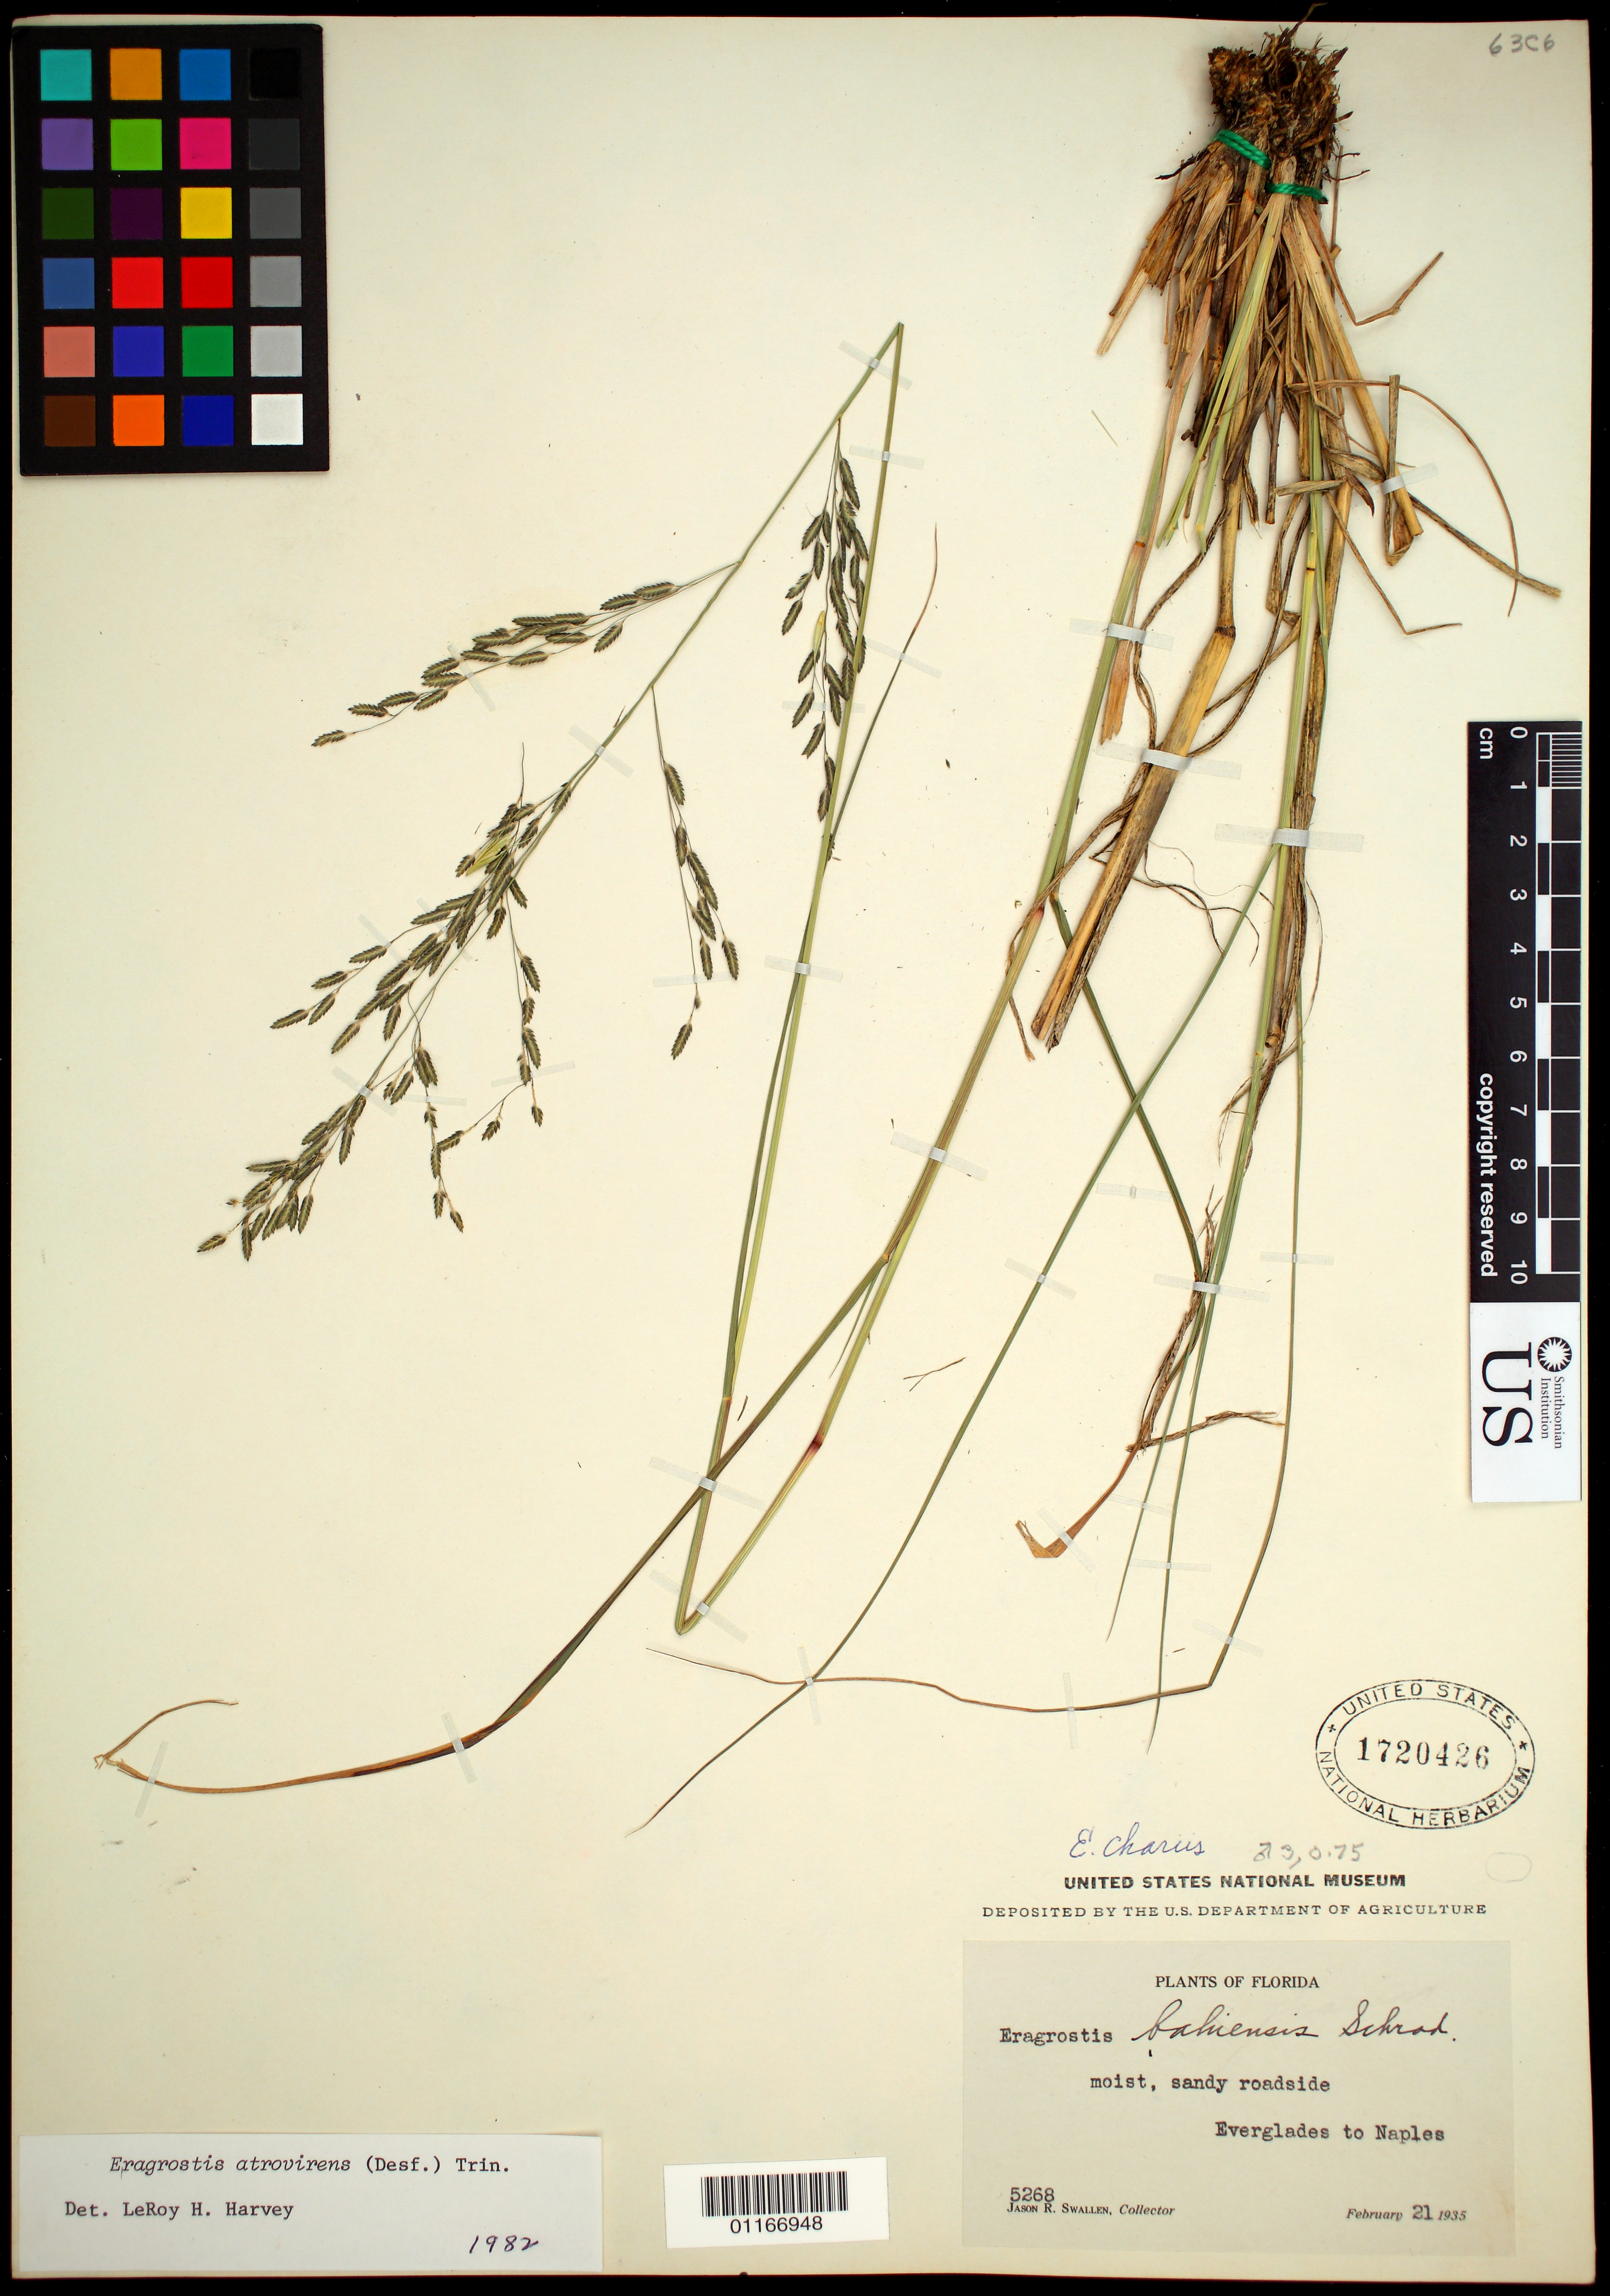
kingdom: Plantae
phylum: Tracheophyta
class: Liliopsida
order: Poales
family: Poaceae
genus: Eragrostis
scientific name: Eragrostis chariis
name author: (Schult.) Hitchc.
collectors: J. R. Swallen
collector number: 5268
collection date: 1935-02-21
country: United States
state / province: Florida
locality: Everglades to Naples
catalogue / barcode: US 1720426